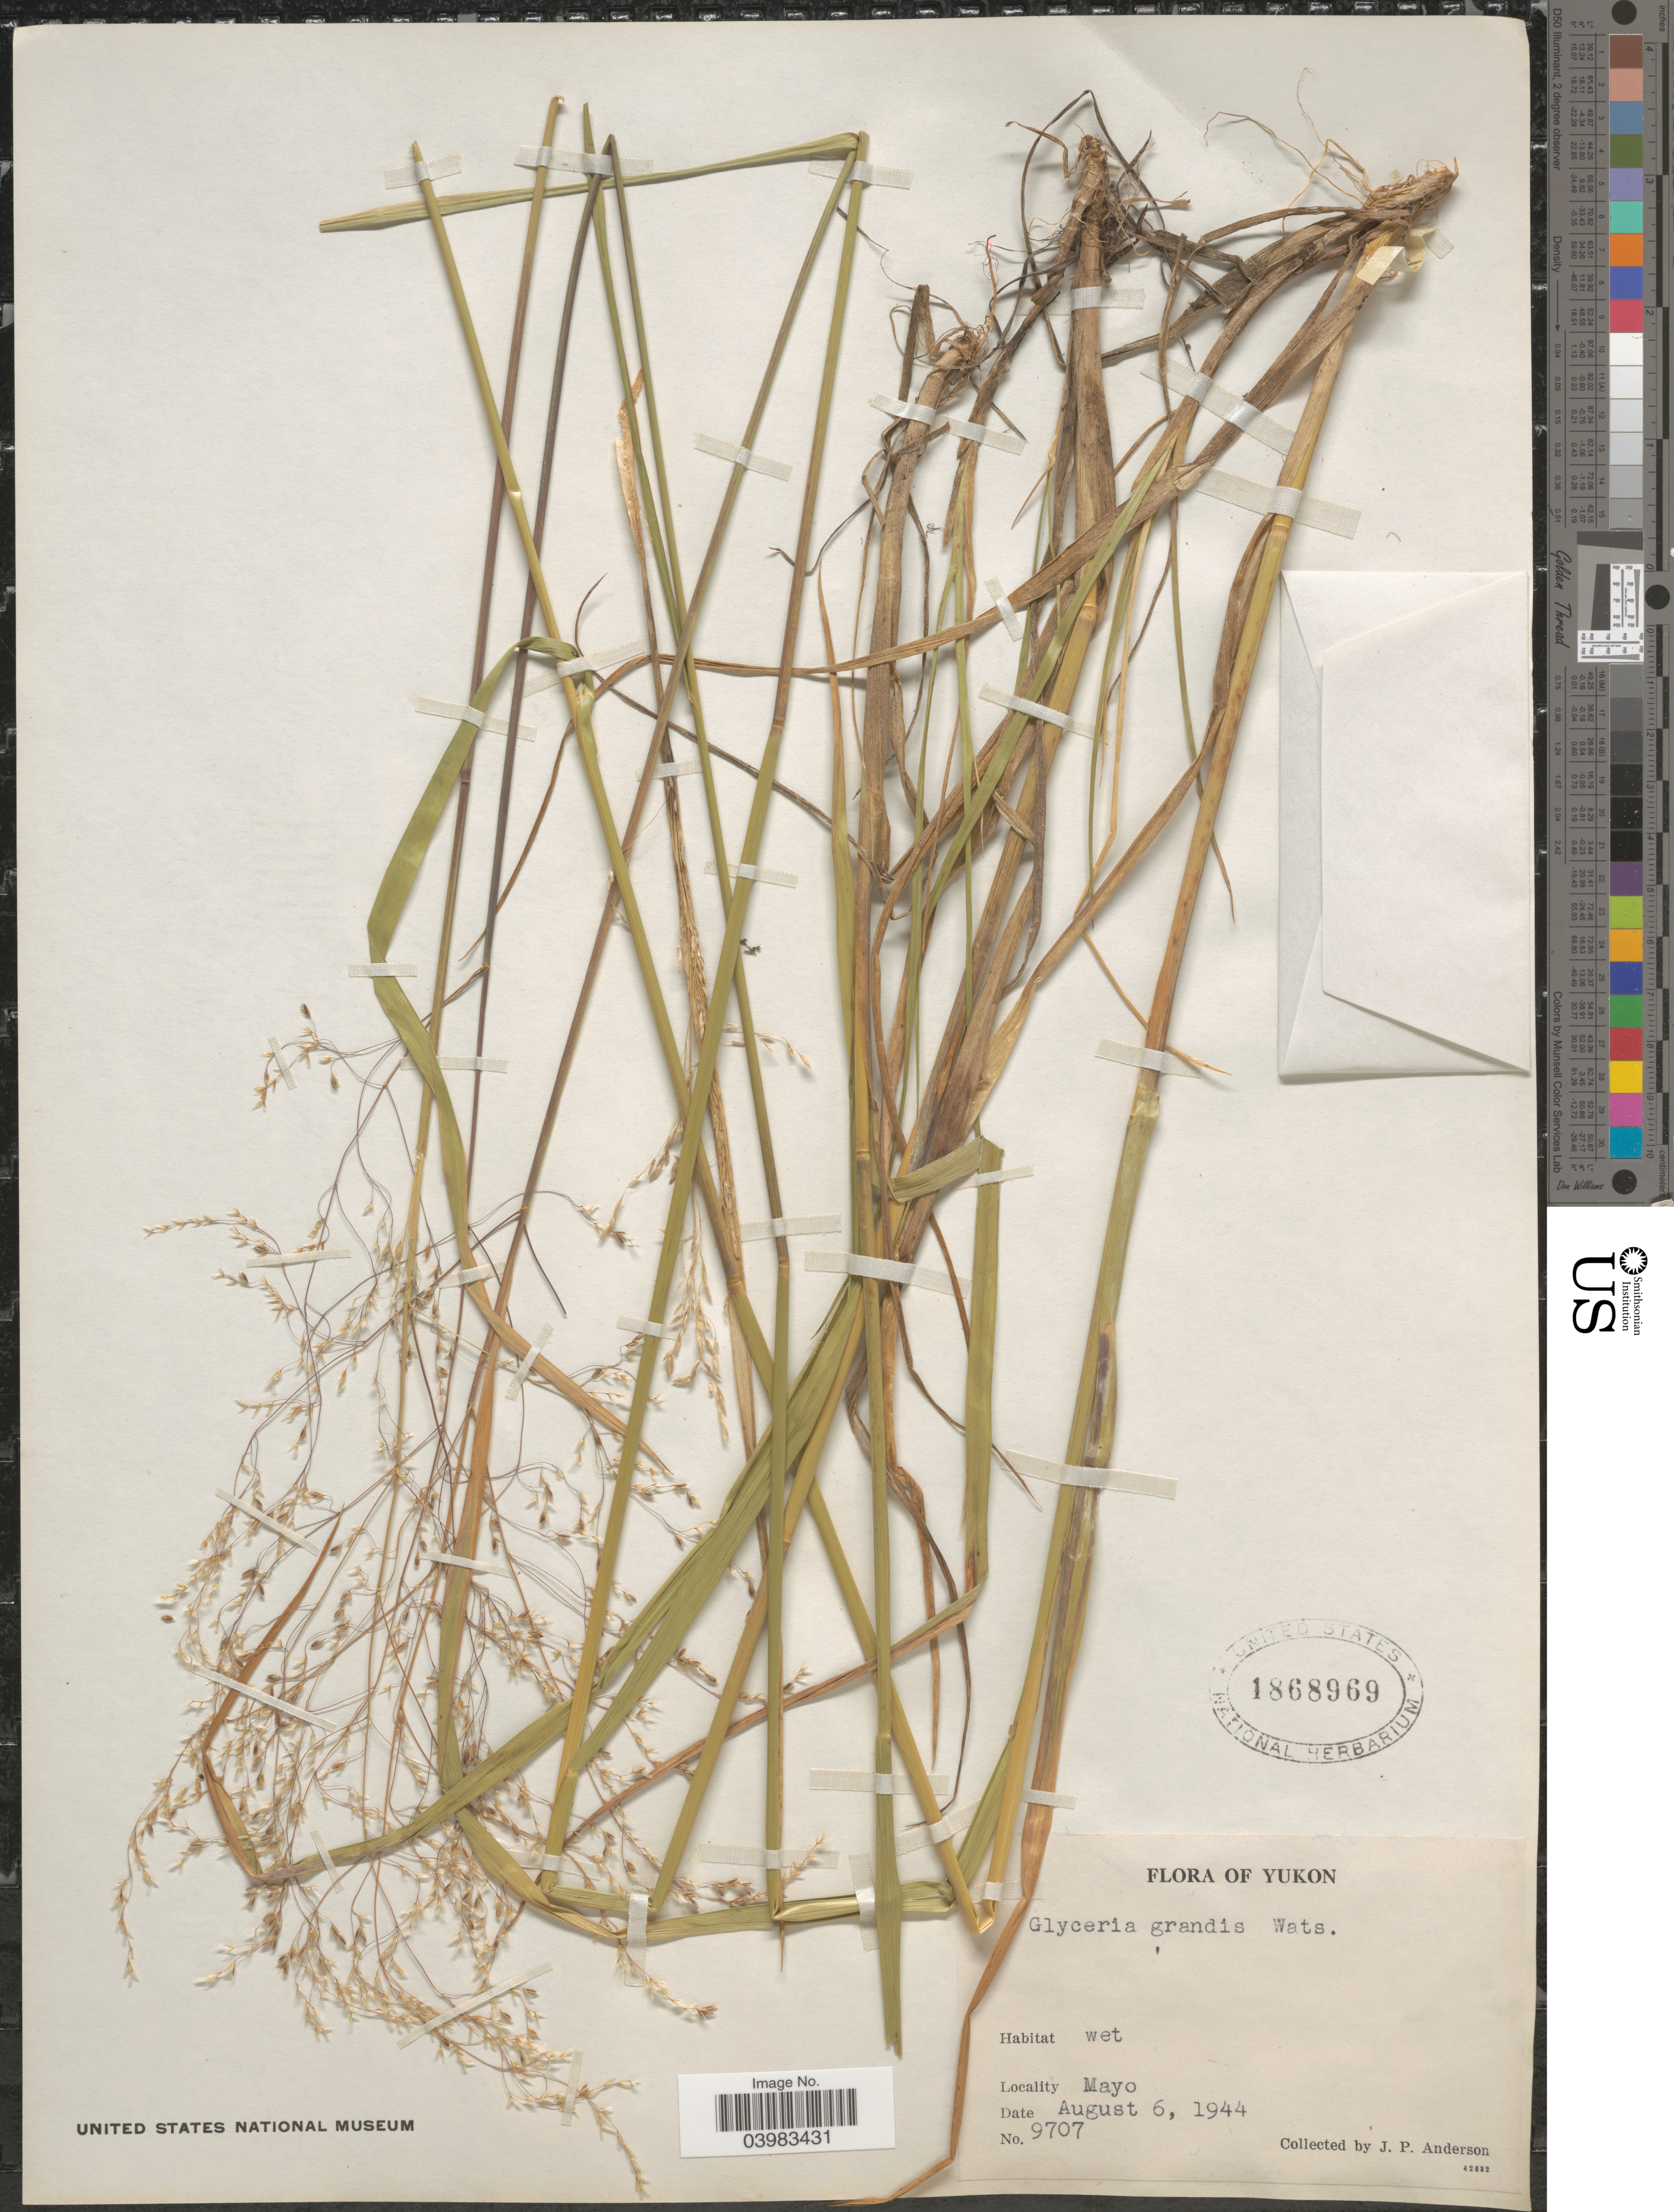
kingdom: Plantae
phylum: Tracheophyta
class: Liliopsida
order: Poales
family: Poaceae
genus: Glyceria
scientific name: Glyceria grandis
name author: S. Watson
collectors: J. P. Anderson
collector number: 9707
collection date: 1944-08-06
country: Canada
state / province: Yukon Territory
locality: Yukon. Mayo.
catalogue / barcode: US 1868969